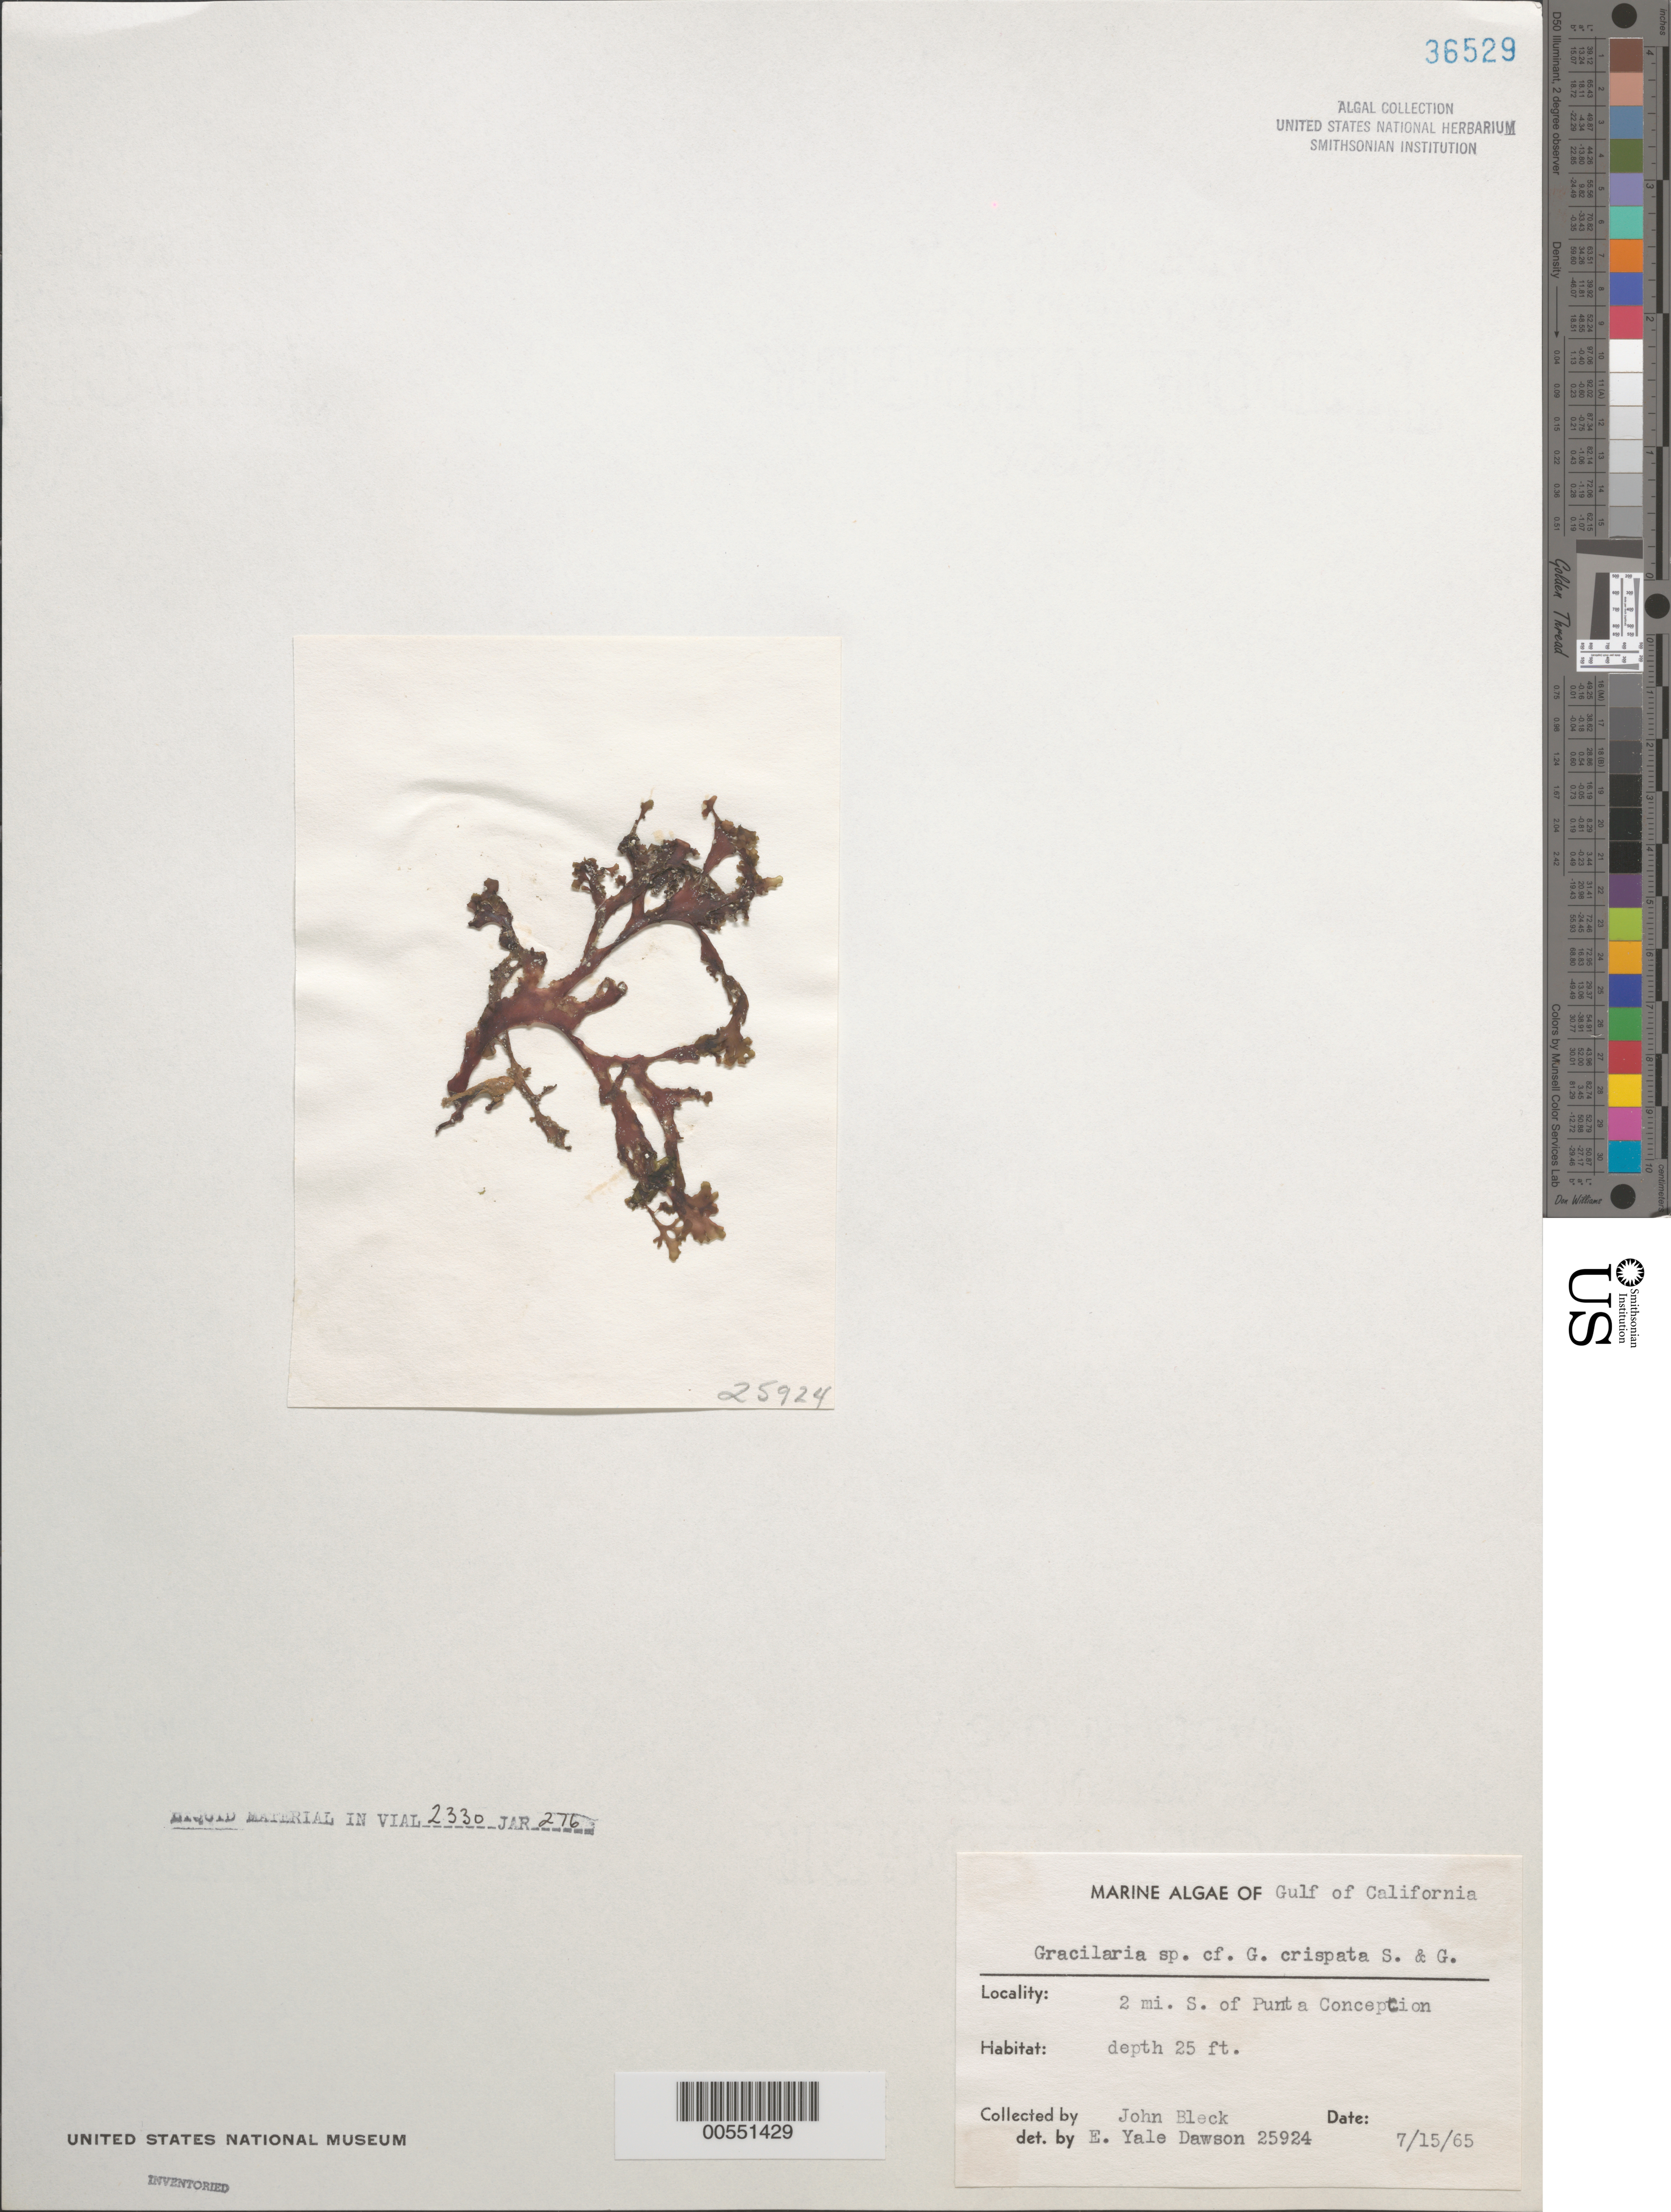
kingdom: Plantae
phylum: Rhodophyta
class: Florideophyceae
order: Gracilariales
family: Gracilariaceae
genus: Gracilaria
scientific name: Gracilaria crispata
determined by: Dawson, E. Y.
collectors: J. Bleck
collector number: EYD 25924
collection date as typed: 15 Jul 1965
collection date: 1965-07-15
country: Mexico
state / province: Baja California Sur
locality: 2 miles south of Punta Concepcion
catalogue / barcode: US 36529